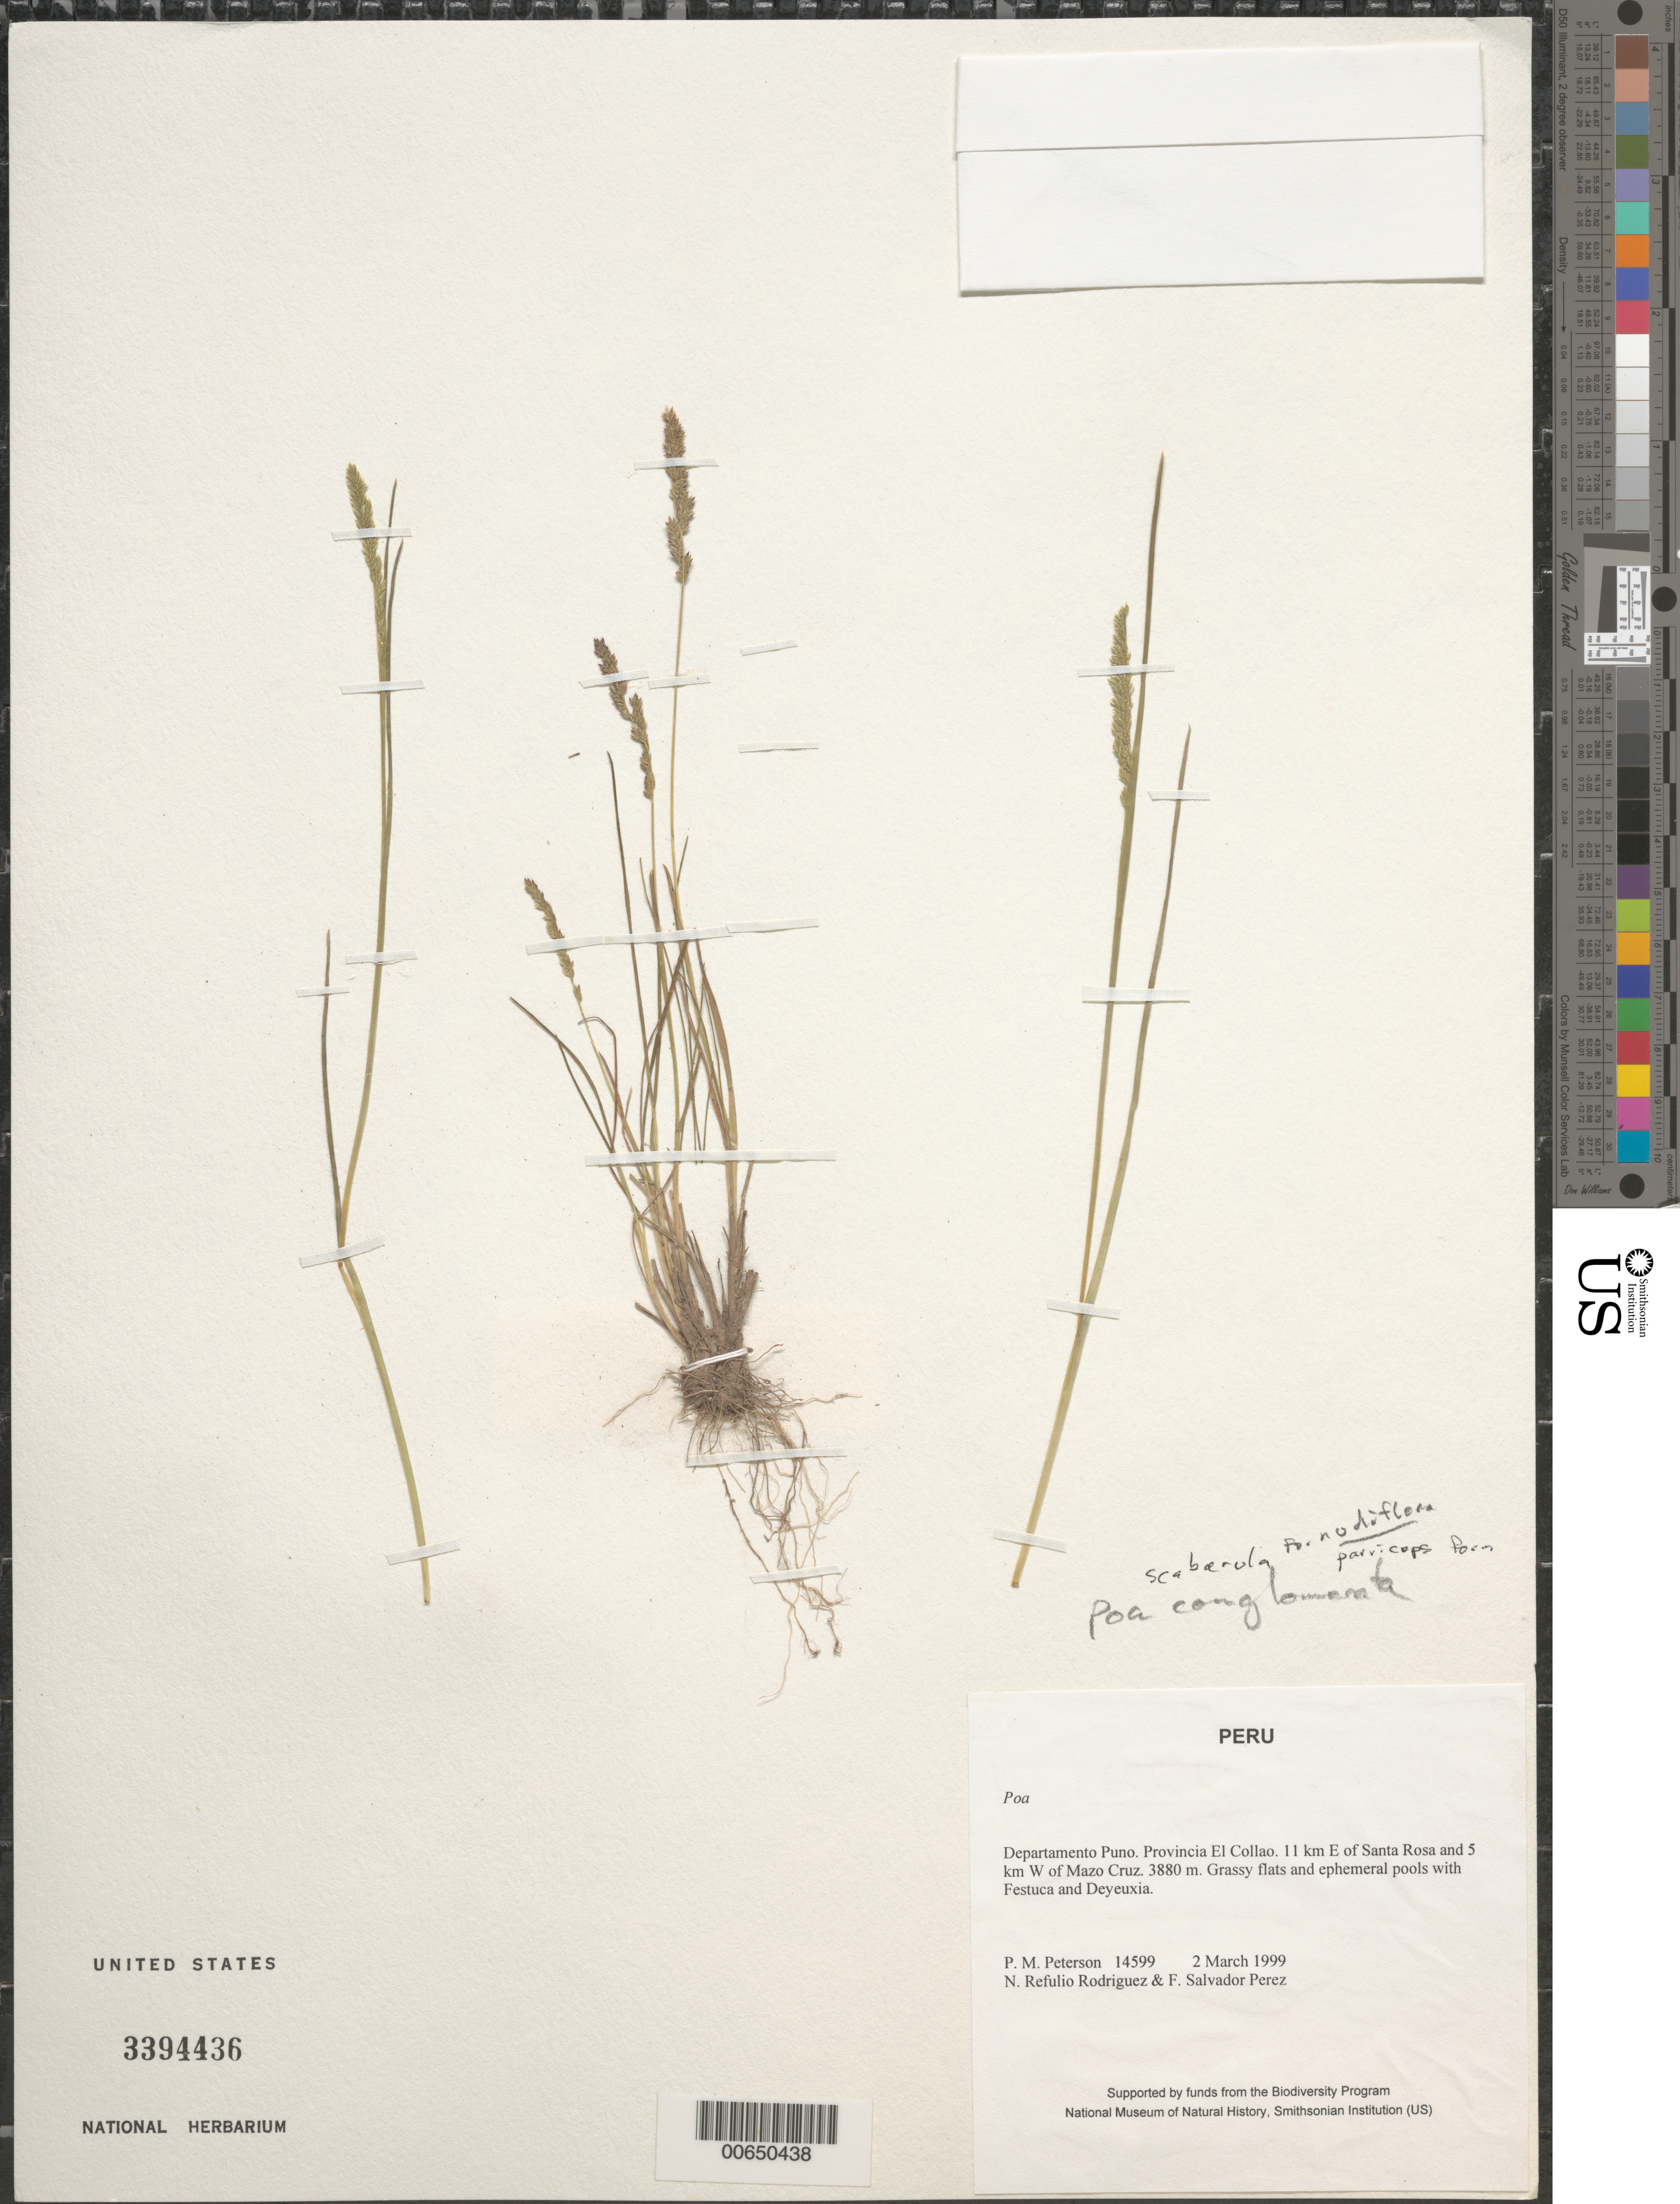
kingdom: Plantae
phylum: Tracheophyta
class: Liliopsida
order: Poales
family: Poaceae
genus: Poa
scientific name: Poa scaberula f. nudiflora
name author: Hauman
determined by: Soreng, Robert J., Research Associate (BOT), Smithsonian Institution - National Museum of Natural History (UNITED STATES)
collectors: P. M. Peterson, N. Refulio-Rodríguez & F. Salvador Perez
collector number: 14599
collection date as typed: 02 Mar 1999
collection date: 1999-03-02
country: Peru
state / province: Puno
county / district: El Collao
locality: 11 km E of Santa Rosa and 5 km W of Mazo Cruz.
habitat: Grassy flats and ephemeral pools with Festuca and Deyeuxia.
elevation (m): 3880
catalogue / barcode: US 3394436